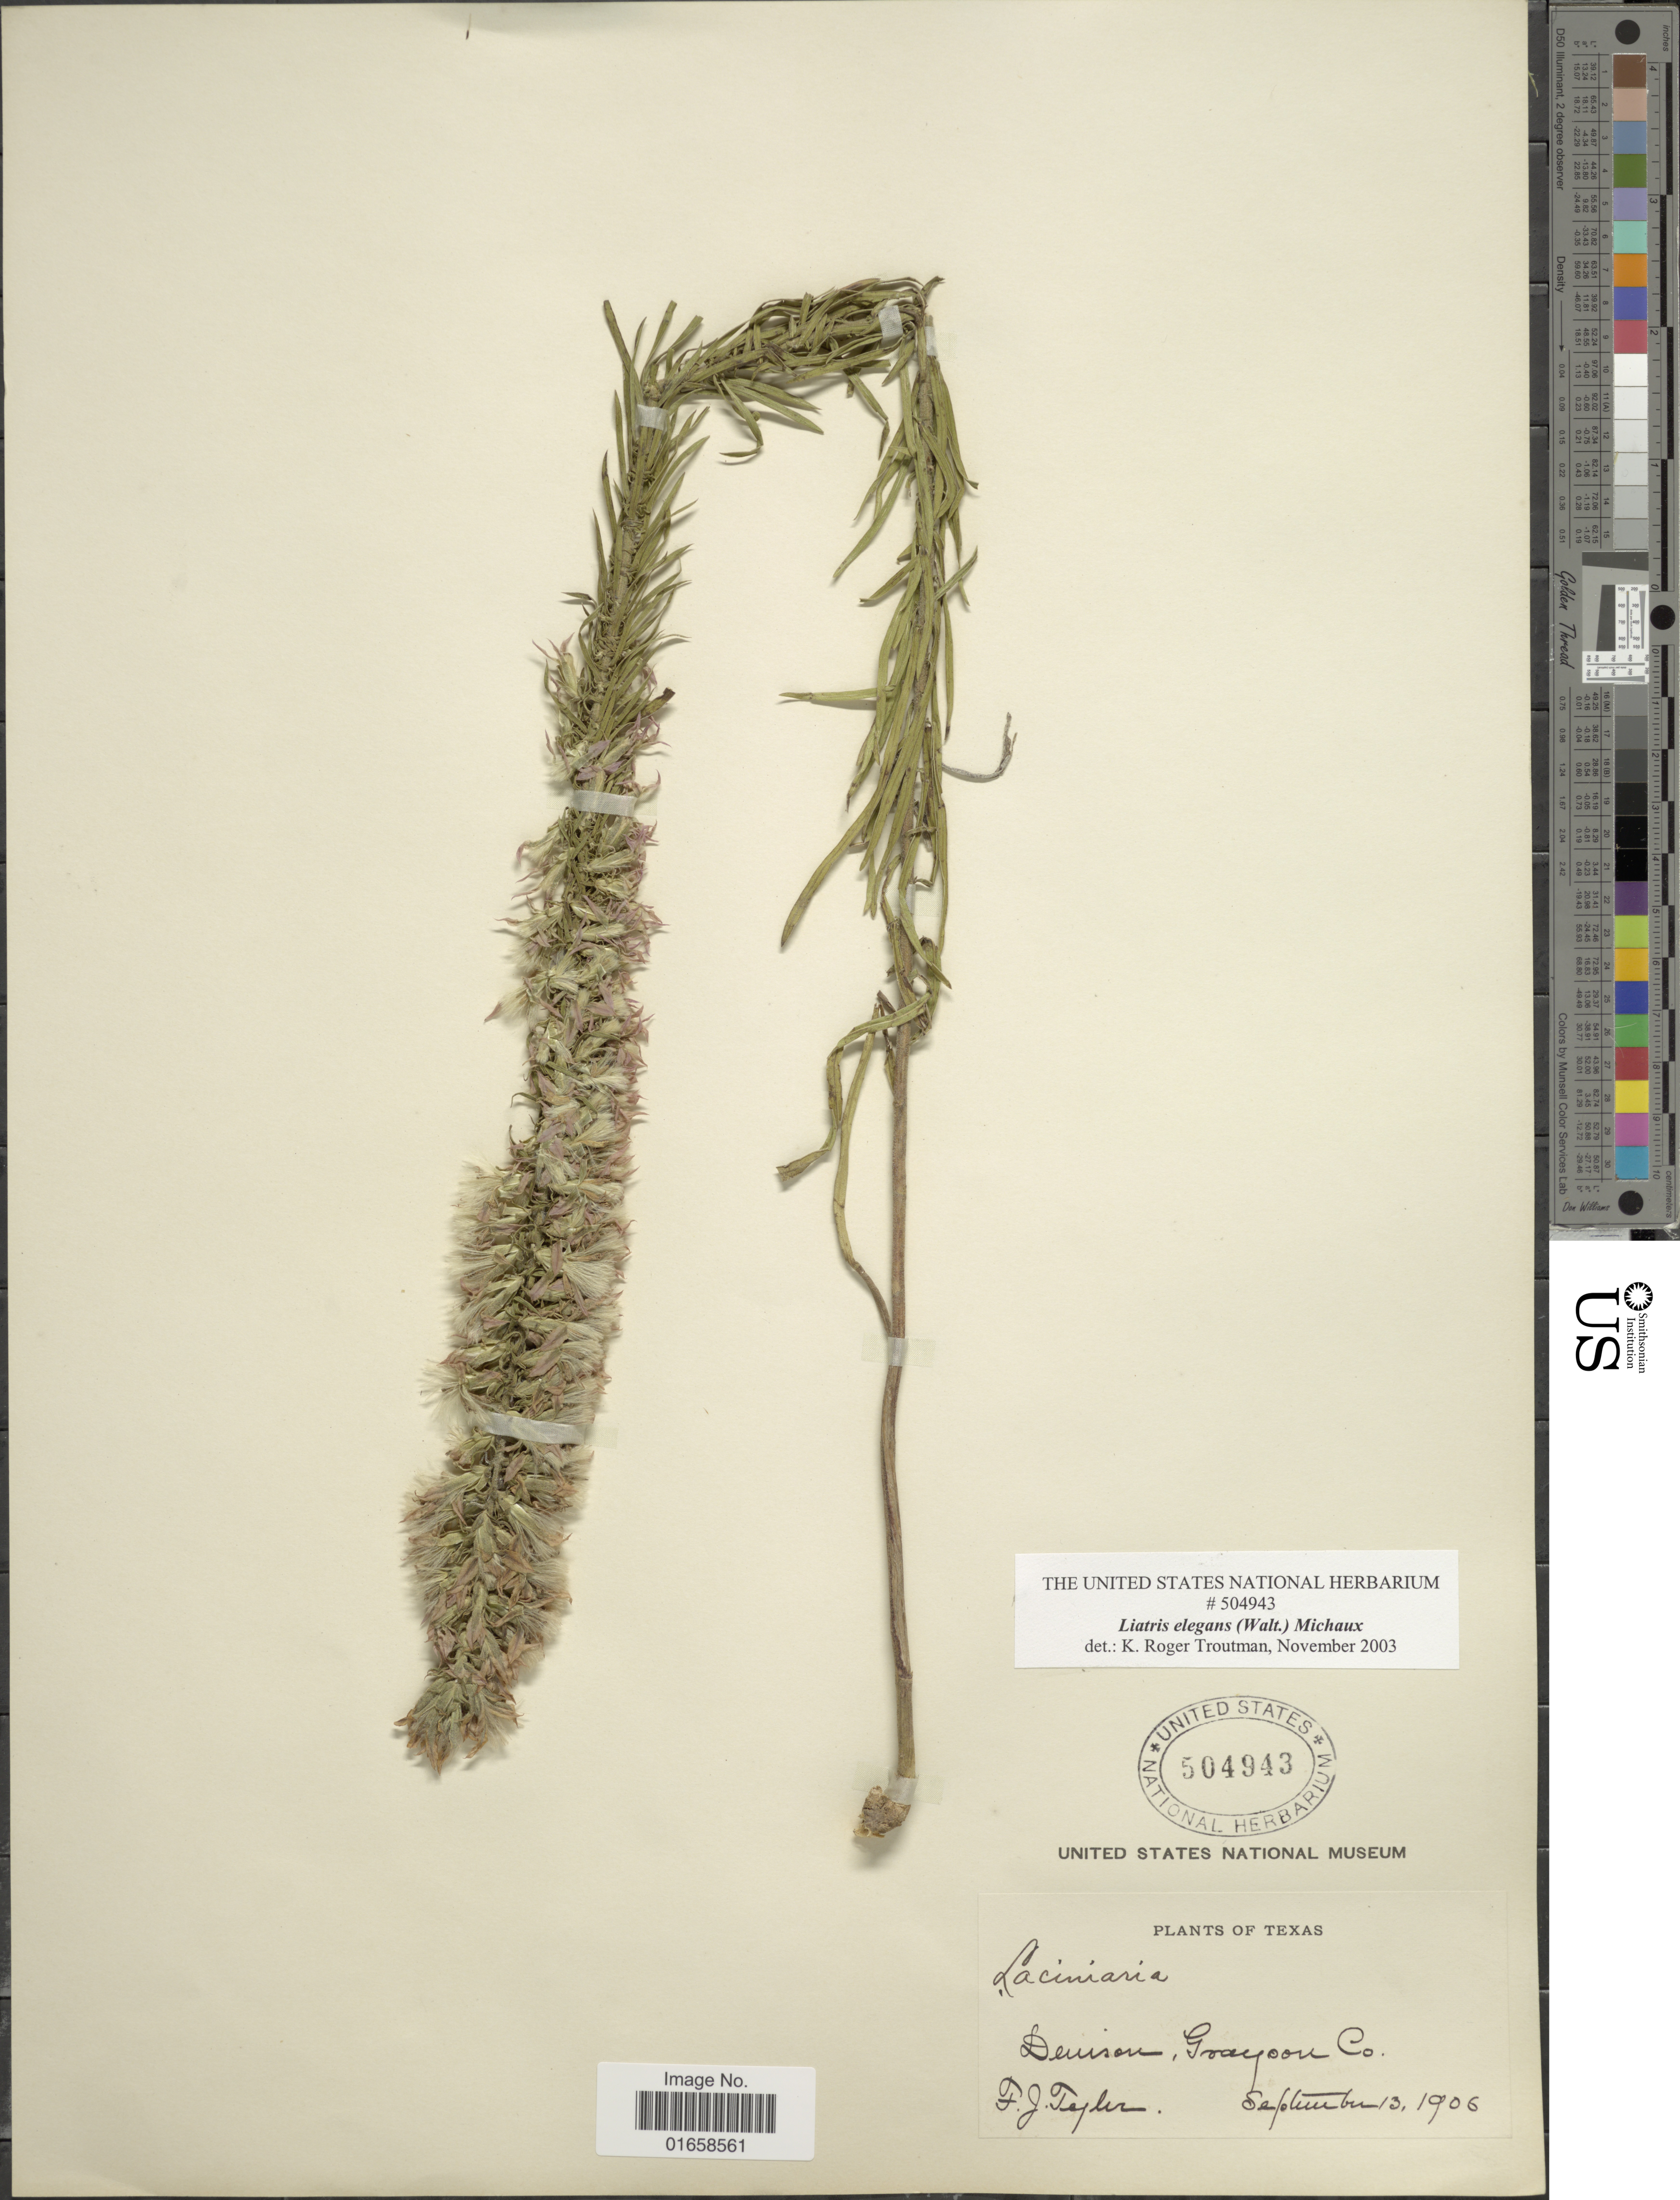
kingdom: Plantae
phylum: Tracheophyta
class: Magnoliopsida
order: Asterales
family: Asteraceae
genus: Liatris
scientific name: Liatris elegans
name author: (Walter) Michx.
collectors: F. Tyler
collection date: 1906-09-13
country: United States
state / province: Texas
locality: Denison, Grayson Co.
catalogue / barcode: US 504943